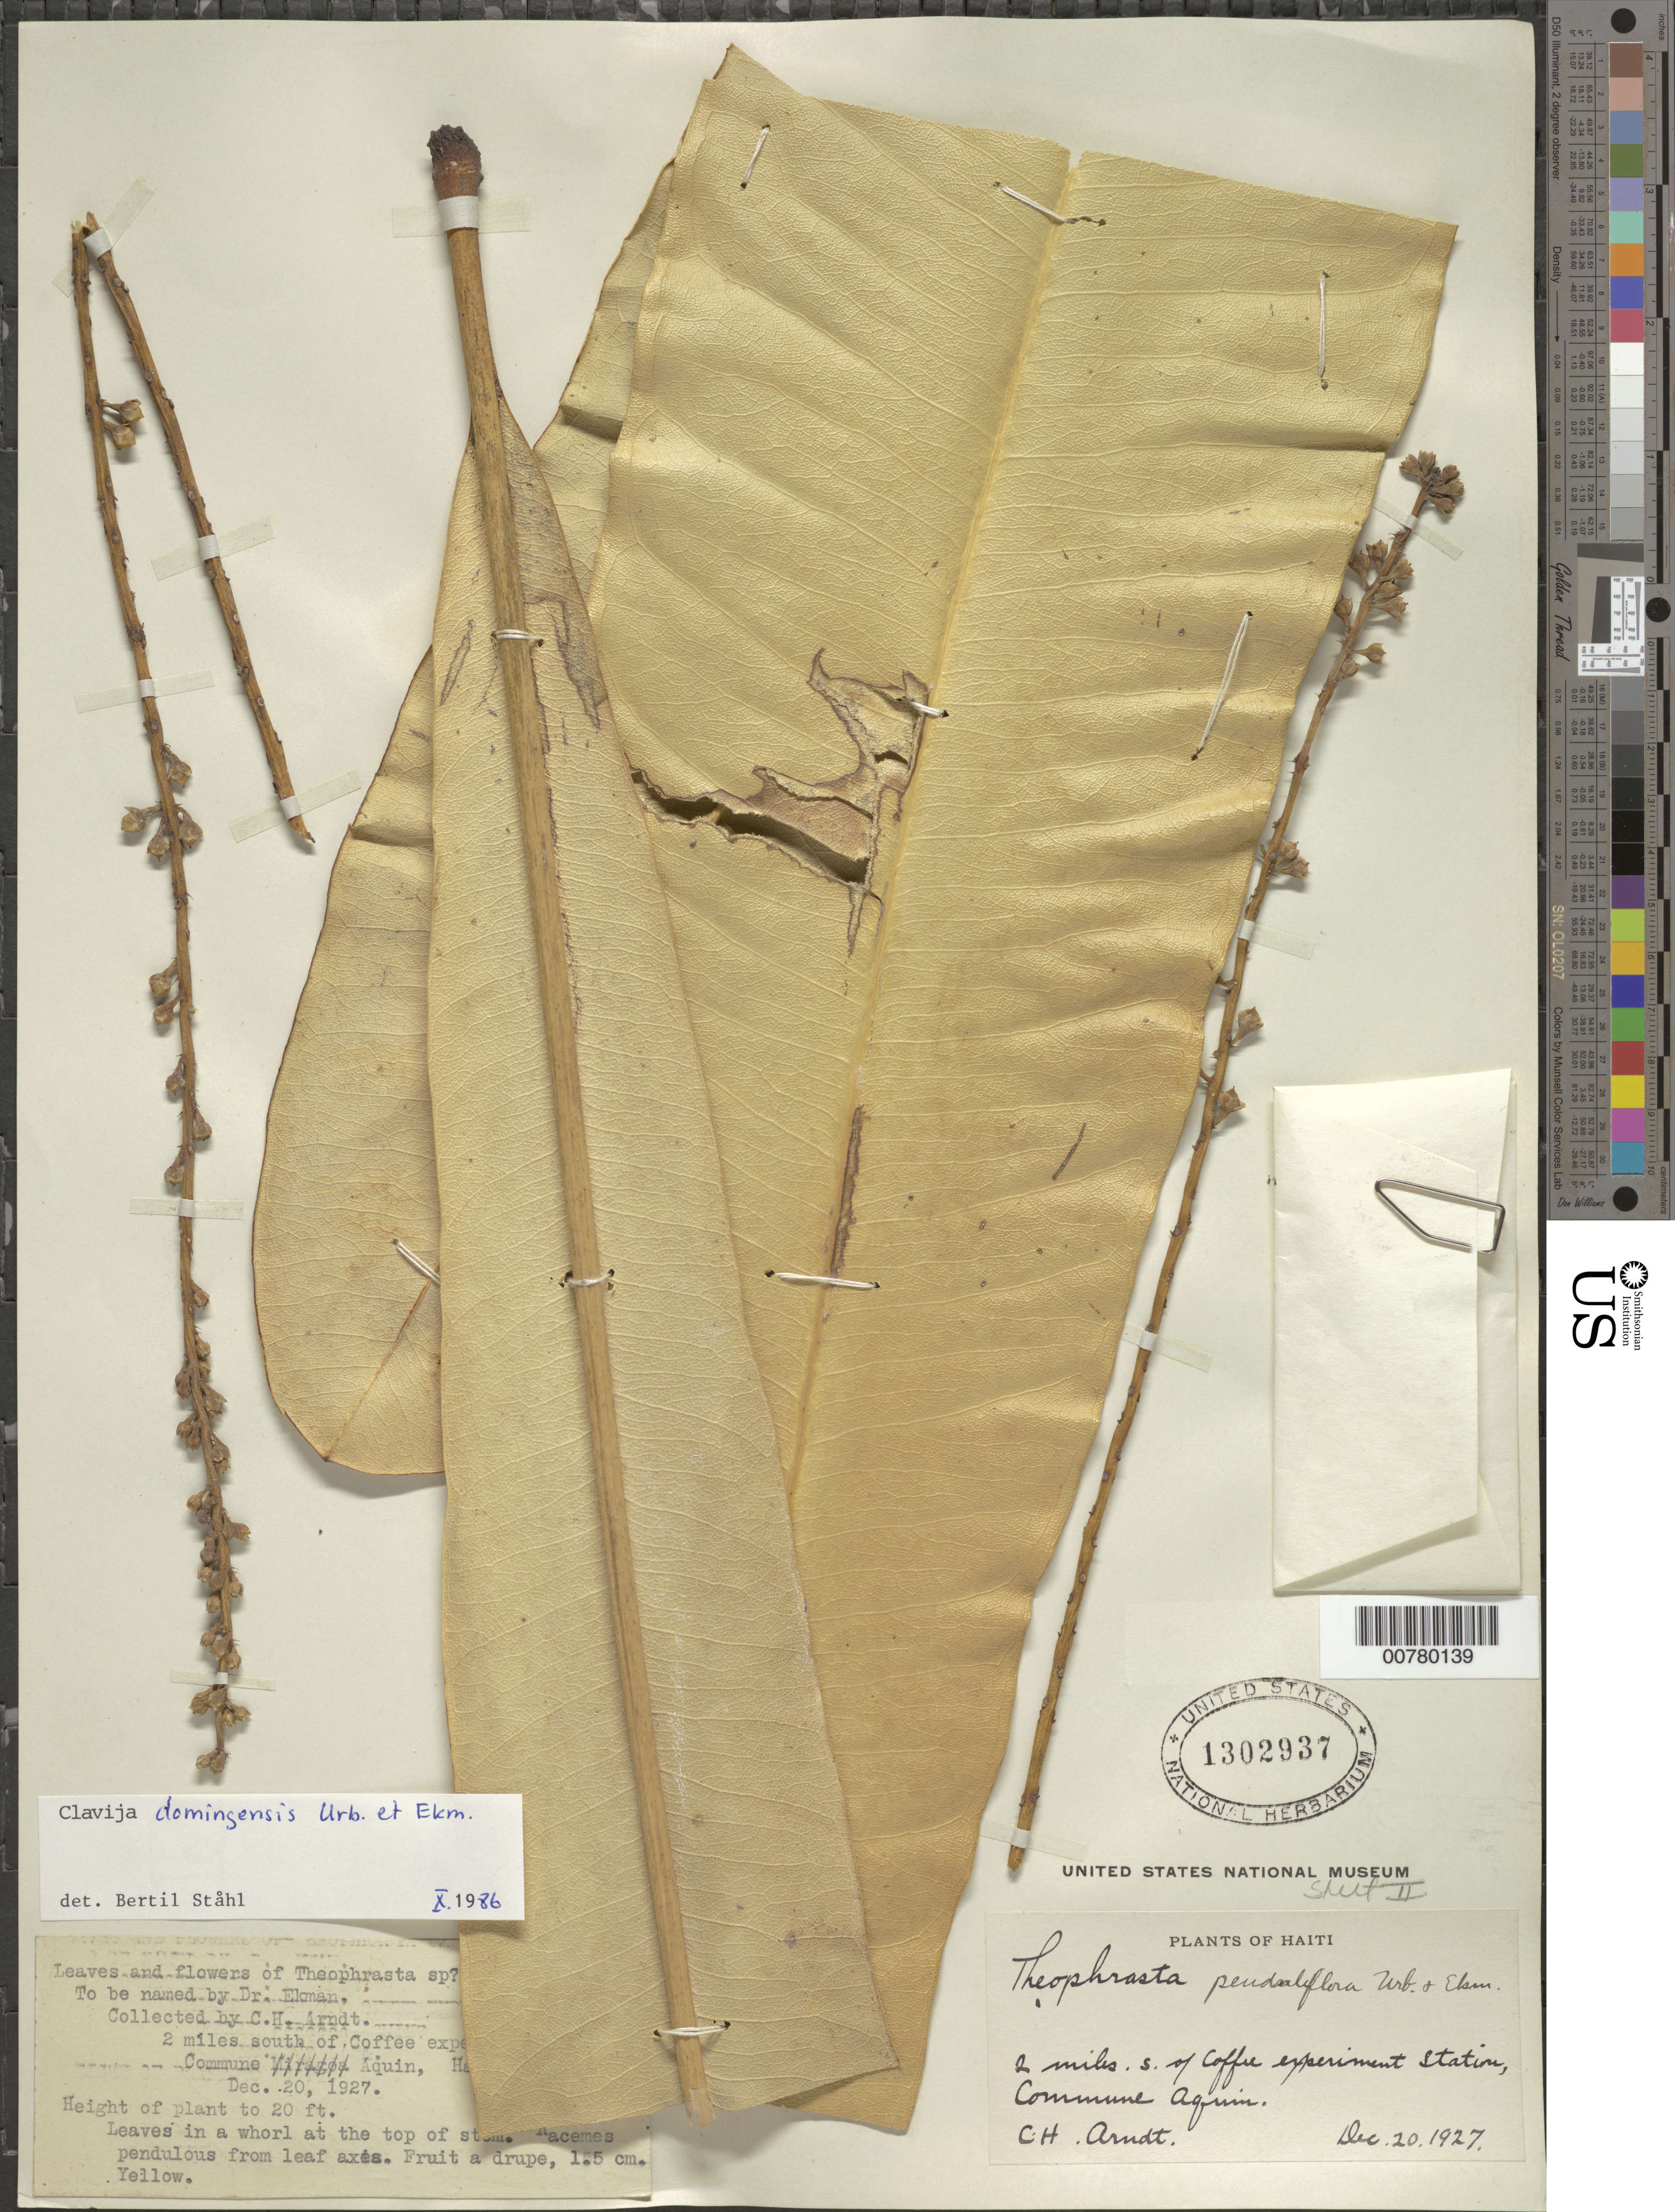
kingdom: Plantae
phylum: Tracheophyta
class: Magnoliopsida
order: Ericales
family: Primulaceae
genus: Clavija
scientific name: Clavija domingensis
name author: Urb. & Ekman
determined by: Ståhl, B.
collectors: C. Arndt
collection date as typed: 20 Dec 1927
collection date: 1927-12-20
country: Haiti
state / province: Sud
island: Hispaniola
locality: Commune Aquin, 2 miles south of Coffee esperiment Station.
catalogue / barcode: US 1302937